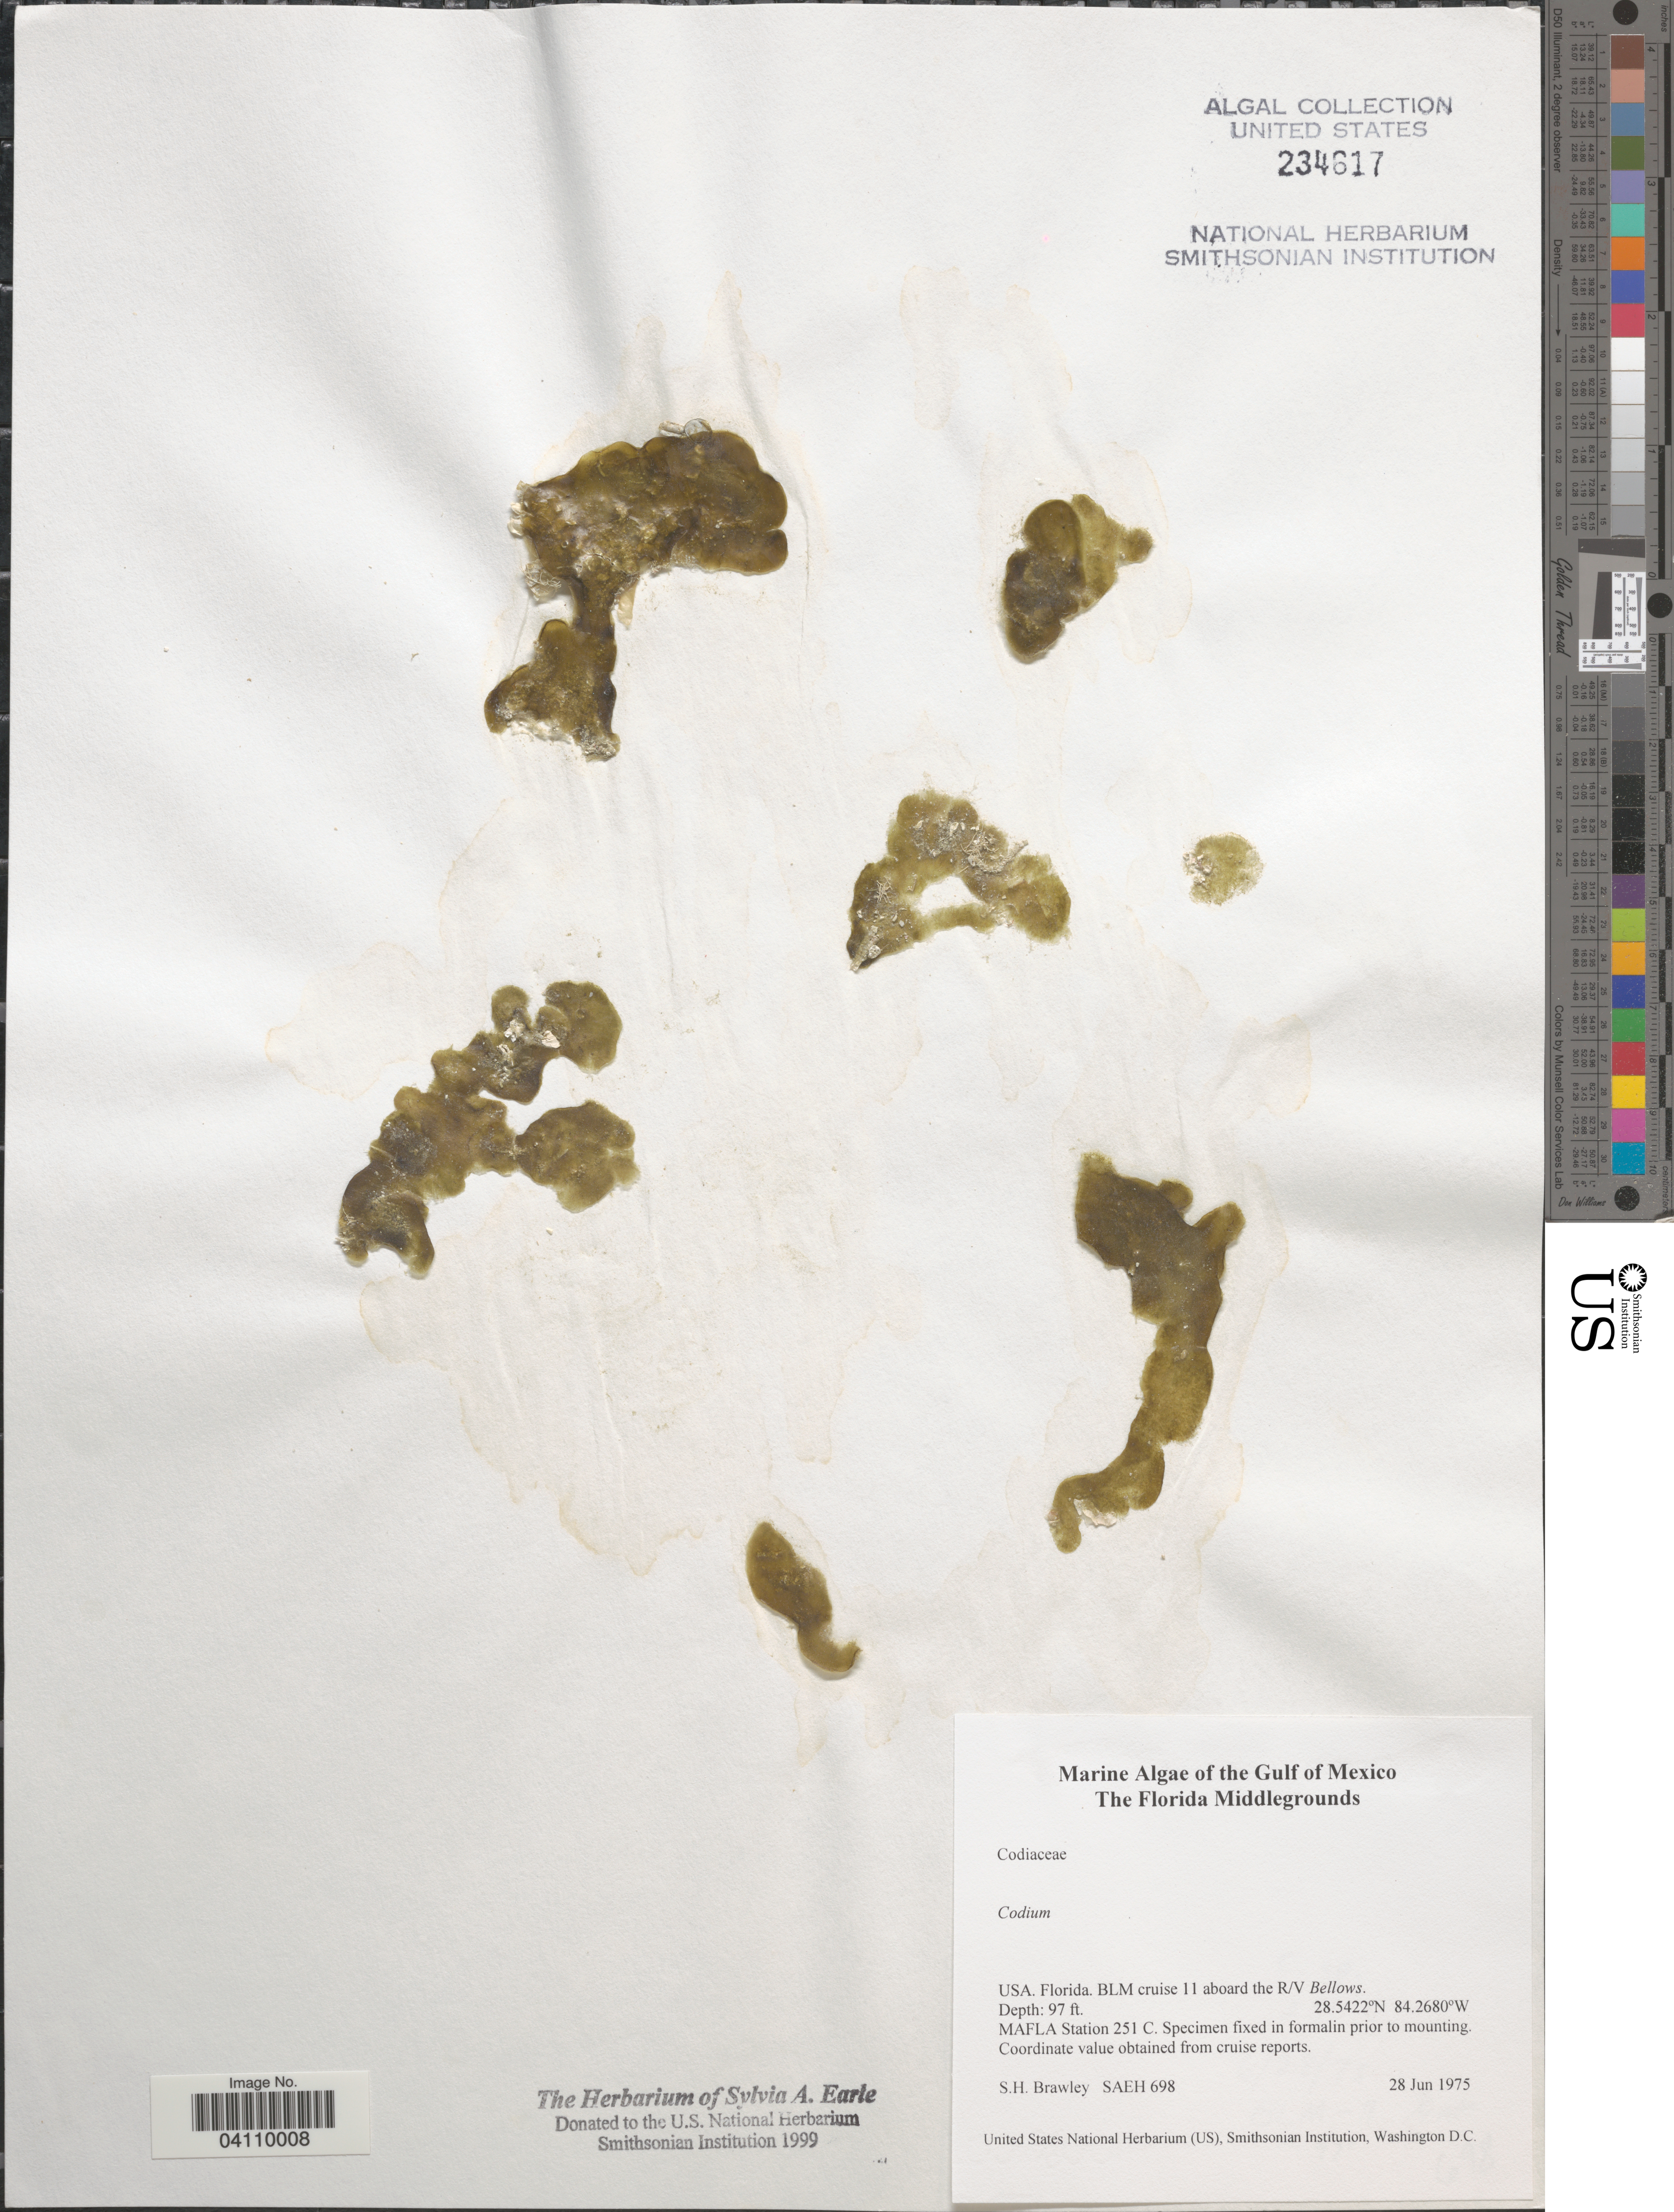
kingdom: Plantae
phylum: Chlorophyta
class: Ulvophyceae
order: Bryopsidales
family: Codiaceae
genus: Codium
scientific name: Codium sp.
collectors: S. Brawley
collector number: SAEH 698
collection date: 1975-06-28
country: United States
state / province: Florida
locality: The Gulf of Mexico. The Florida Middlegrounds. MAFLA Station 251 C.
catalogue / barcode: US 234617